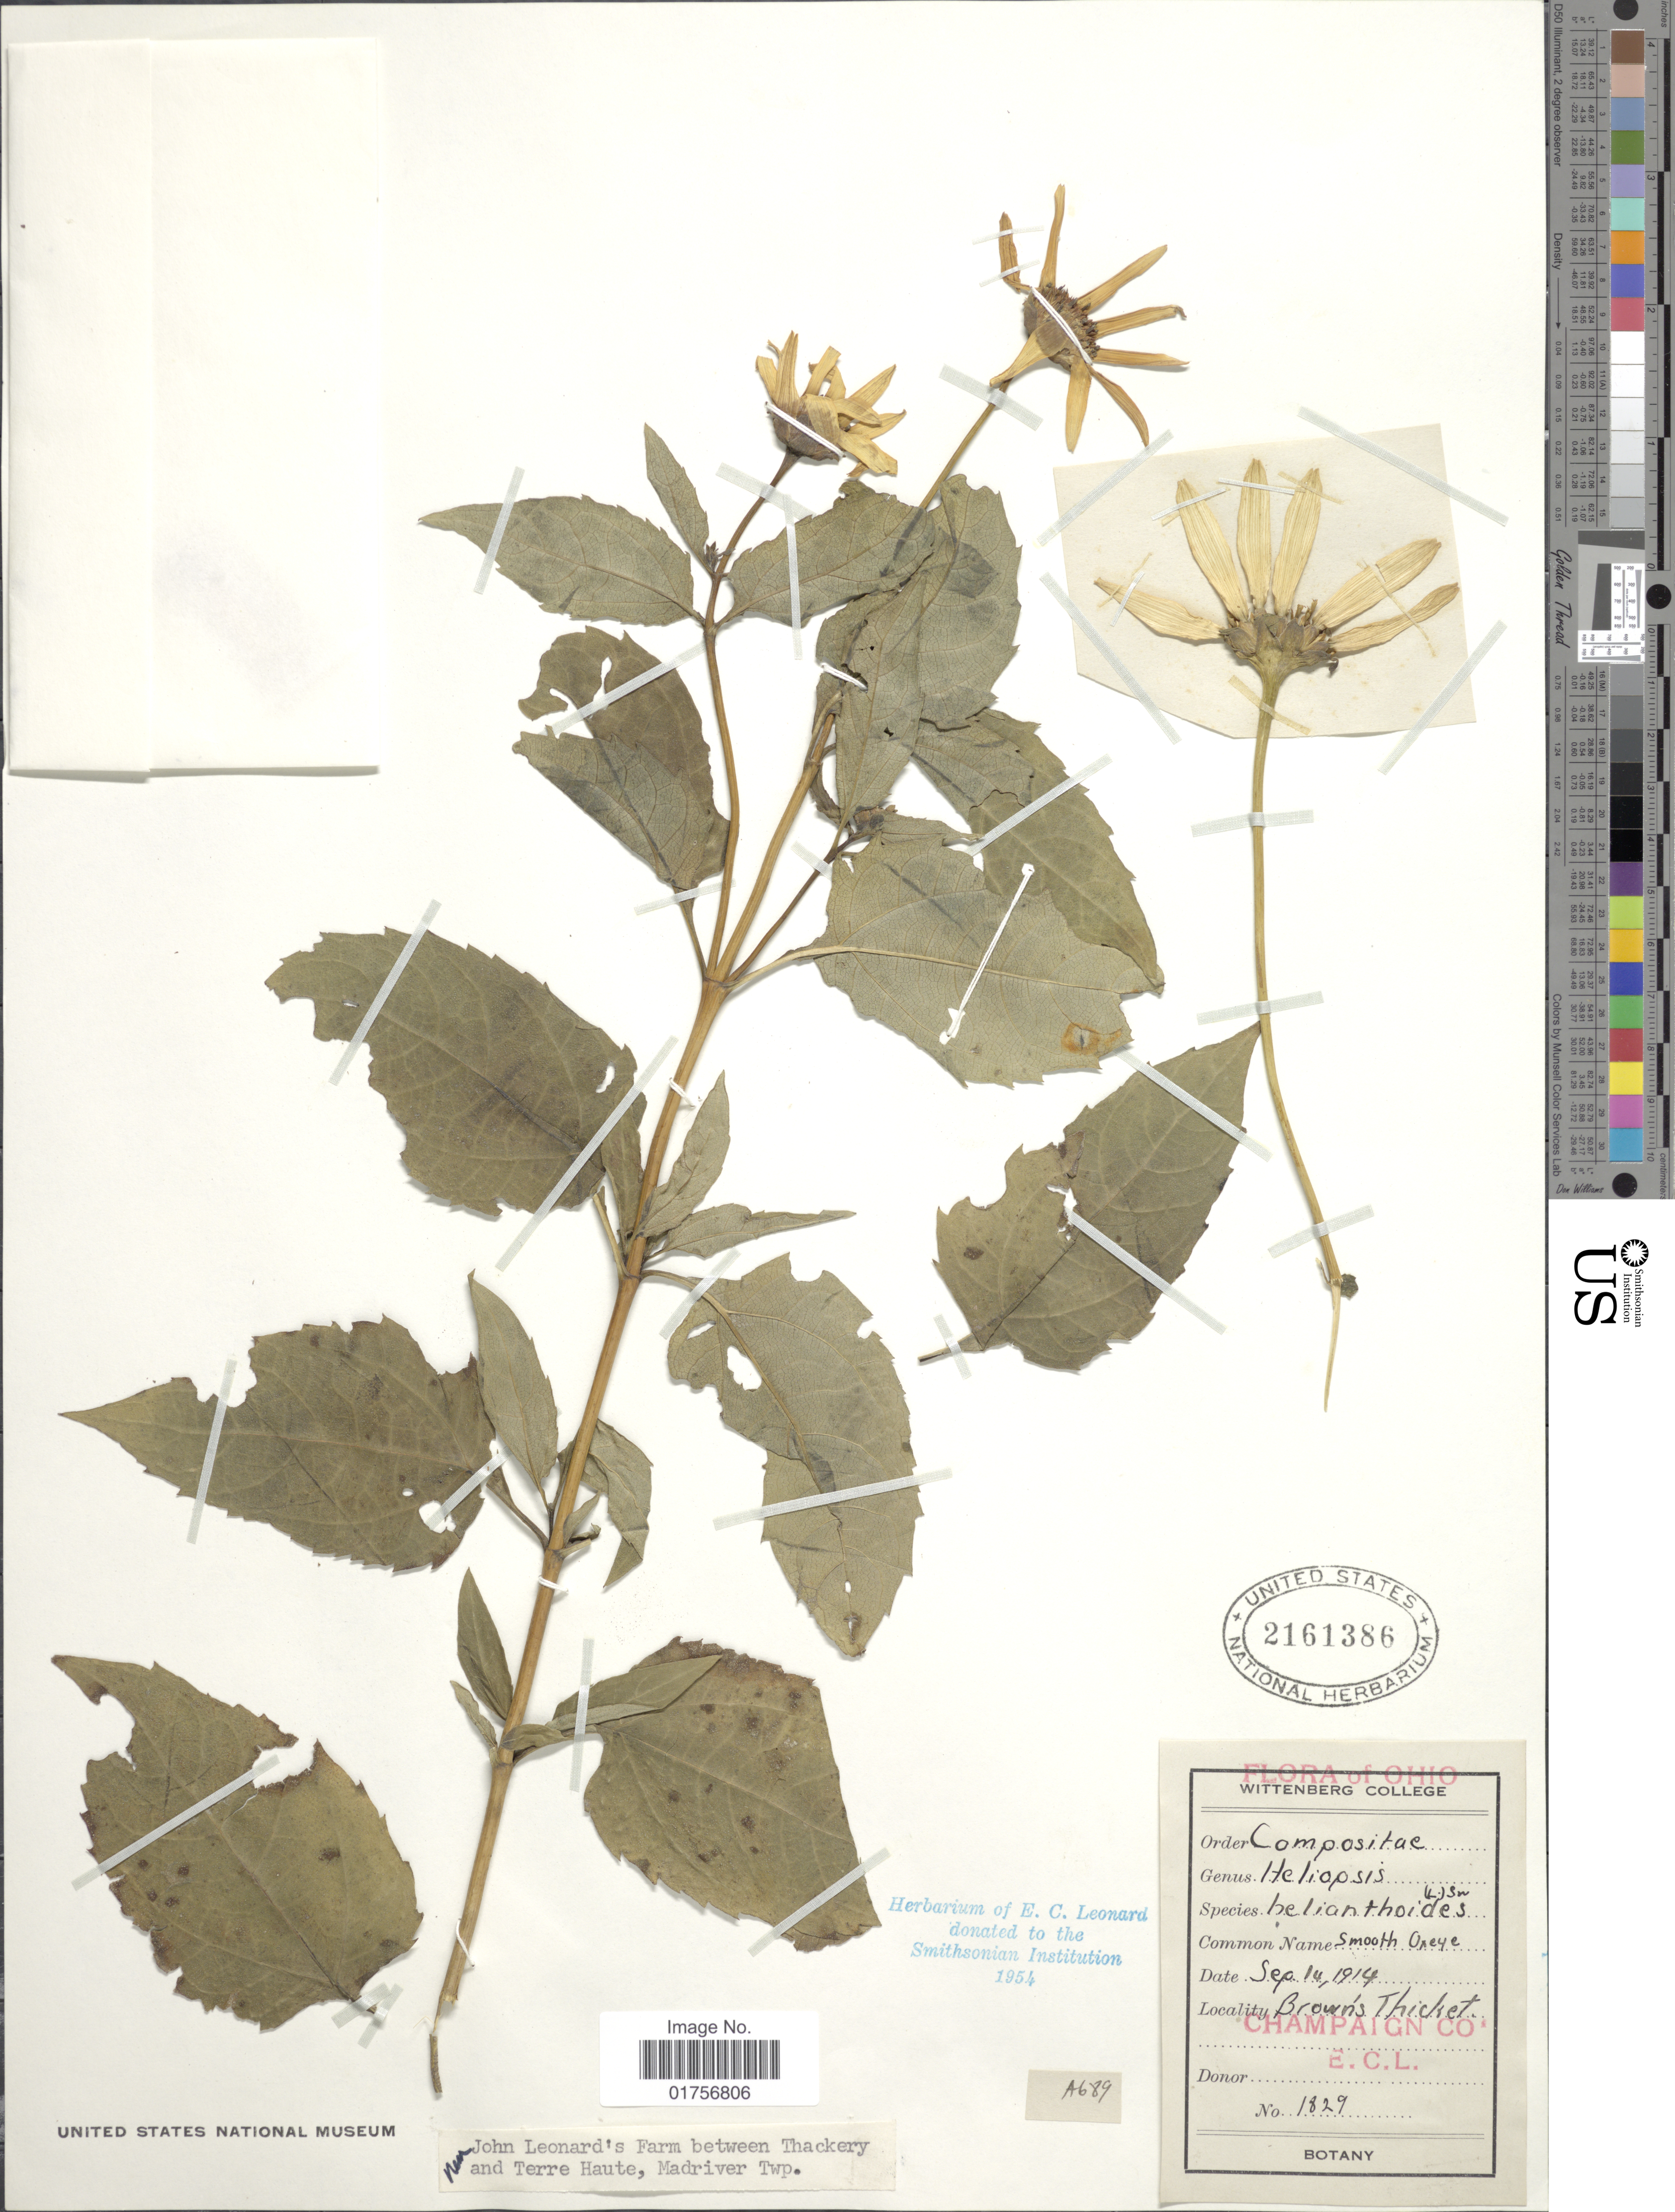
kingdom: Plantae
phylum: Tracheophyta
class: Magnoliopsida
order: Asterales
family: Asteraceae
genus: Heliopsis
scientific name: Heliopsis helianthoides subsp. helianthoides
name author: (L.) Sweet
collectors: E. C. Leonard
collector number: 1829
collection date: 1914-09-14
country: United States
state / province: Ohio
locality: Brown's Thicket, Champaign Co.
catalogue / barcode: US 2161386